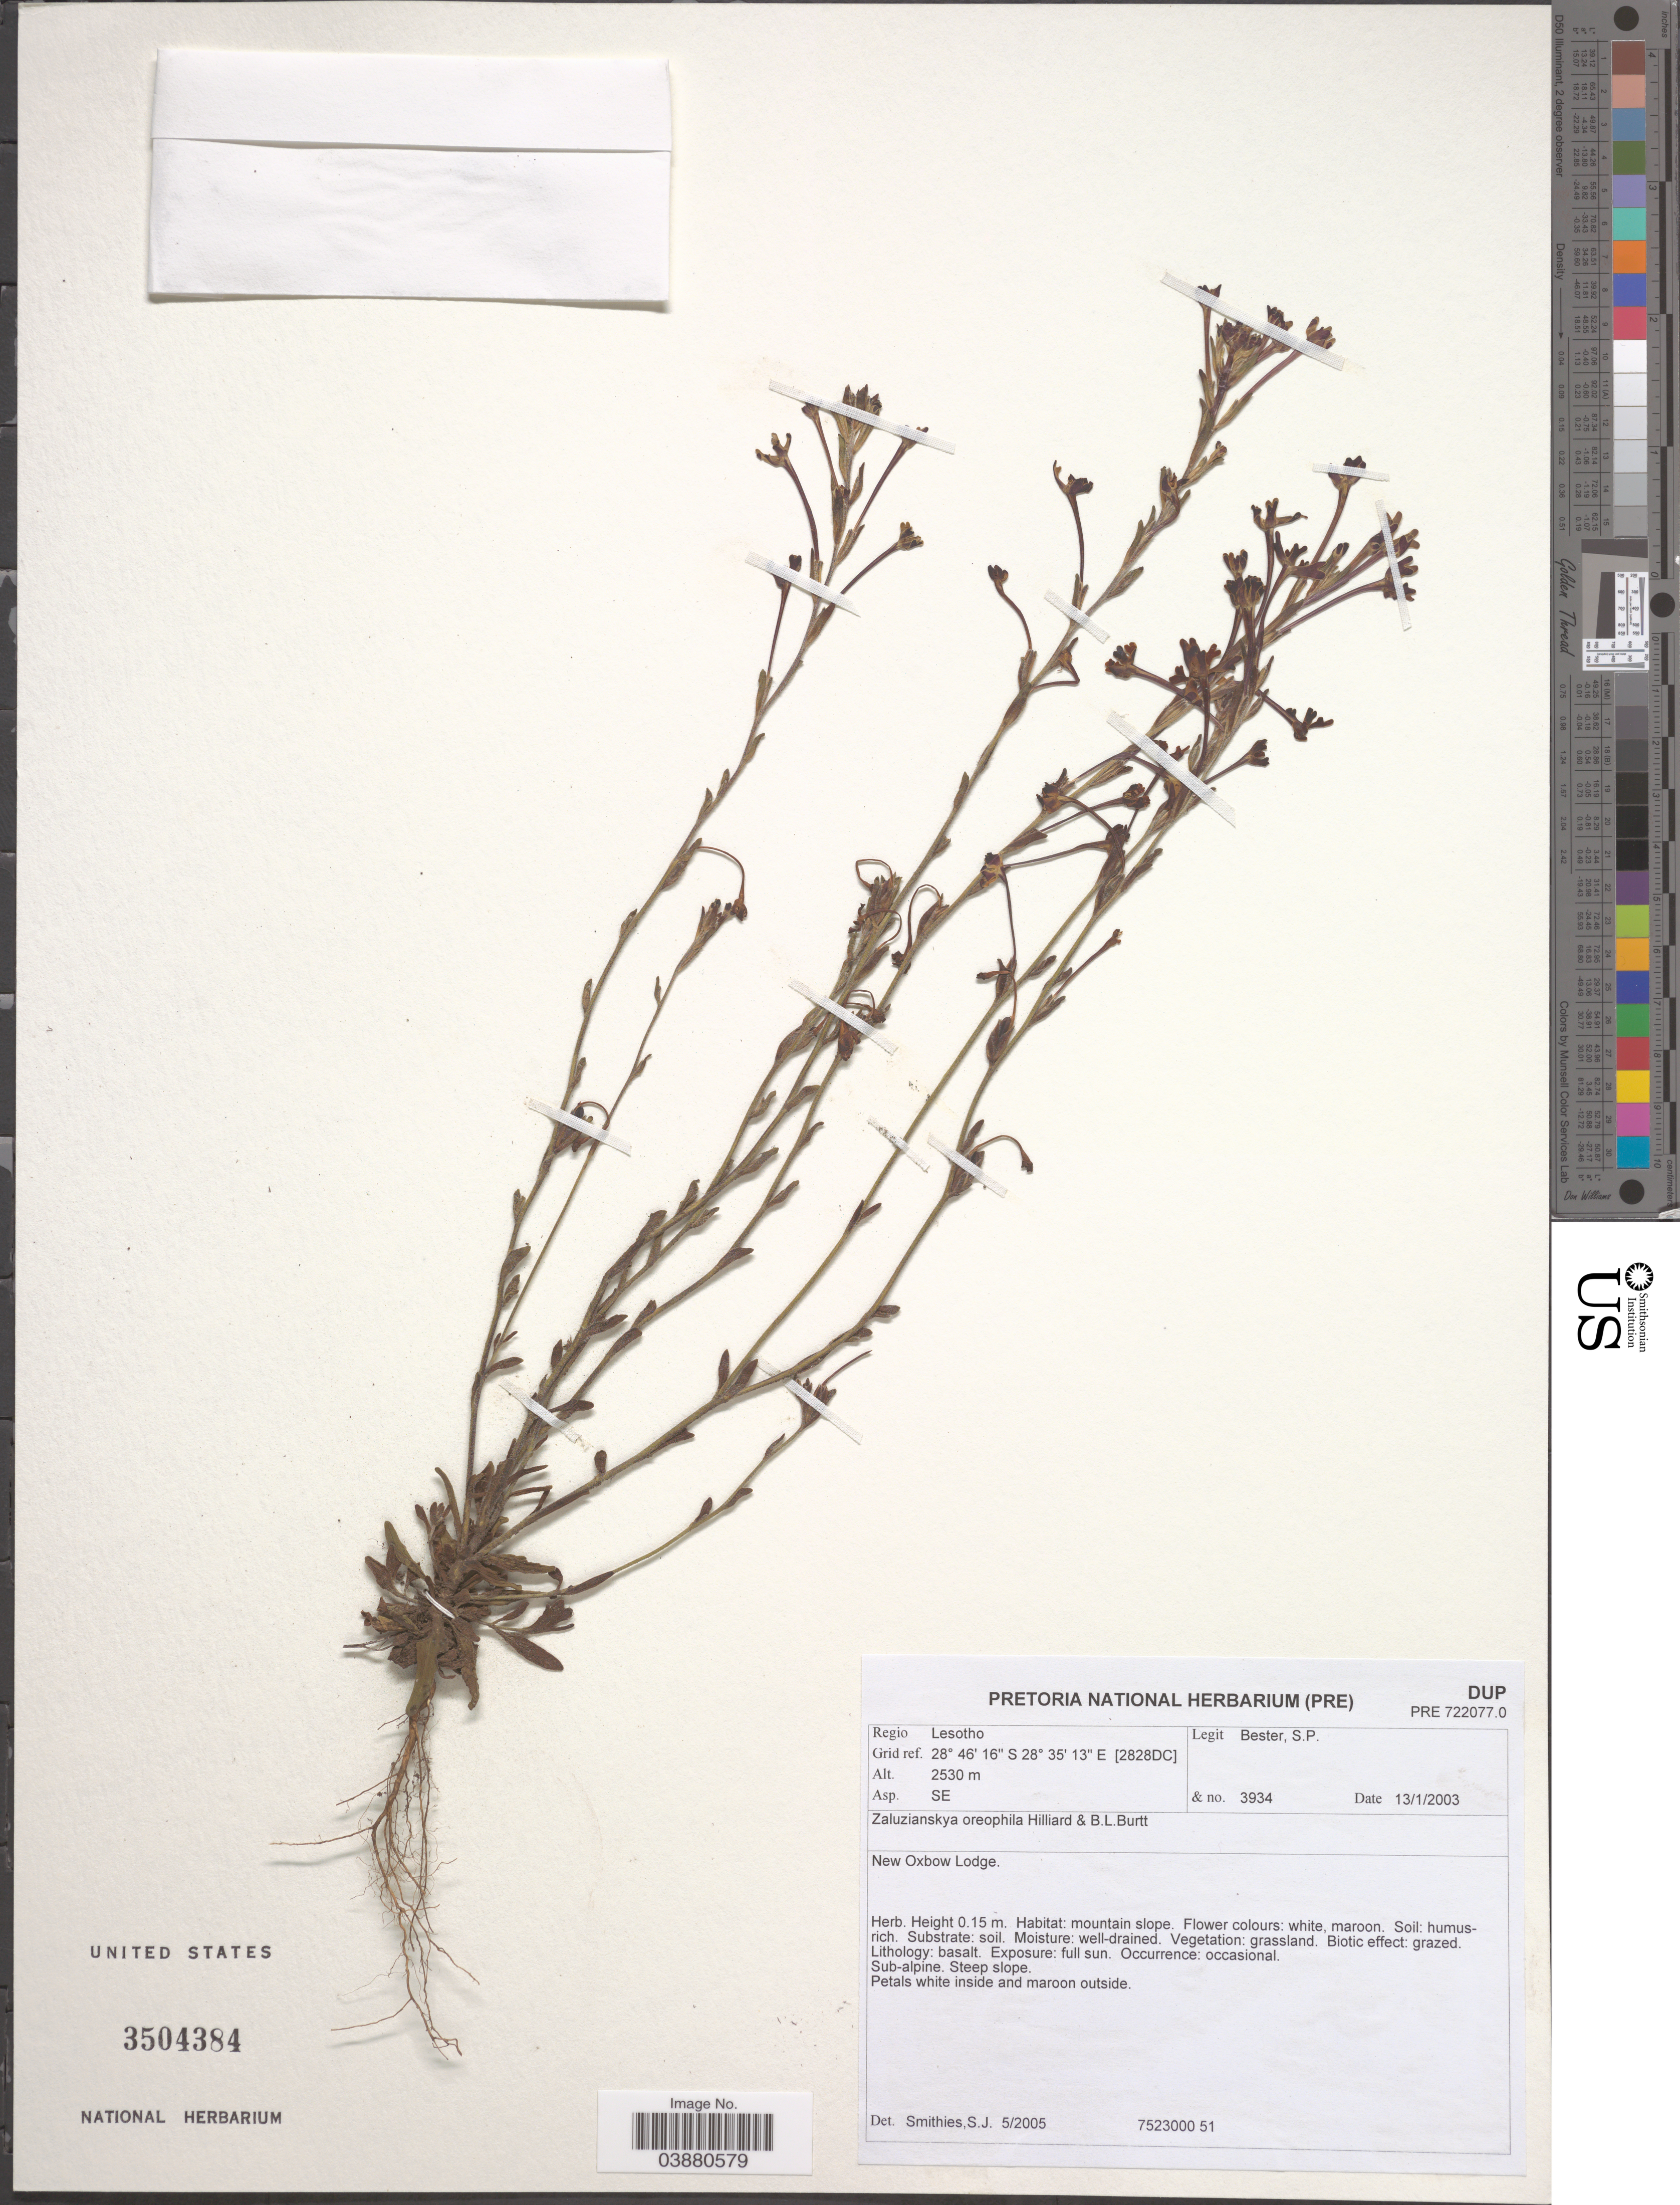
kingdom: Plantae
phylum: Tracheophyta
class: Magnoliopsida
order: Lamiales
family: Scrophulariaceae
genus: Zaluzianskya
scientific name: Zaluzianskya oreophila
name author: Hilliard & B.L. Burtt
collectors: S. Bester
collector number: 3934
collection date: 2003-01-13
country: Lesotho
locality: Regio Lesotho. Grid ref. [2828DC]. Asp. SE. New Oxbow Lodge. Steep slope.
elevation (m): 2530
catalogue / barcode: US 3504384